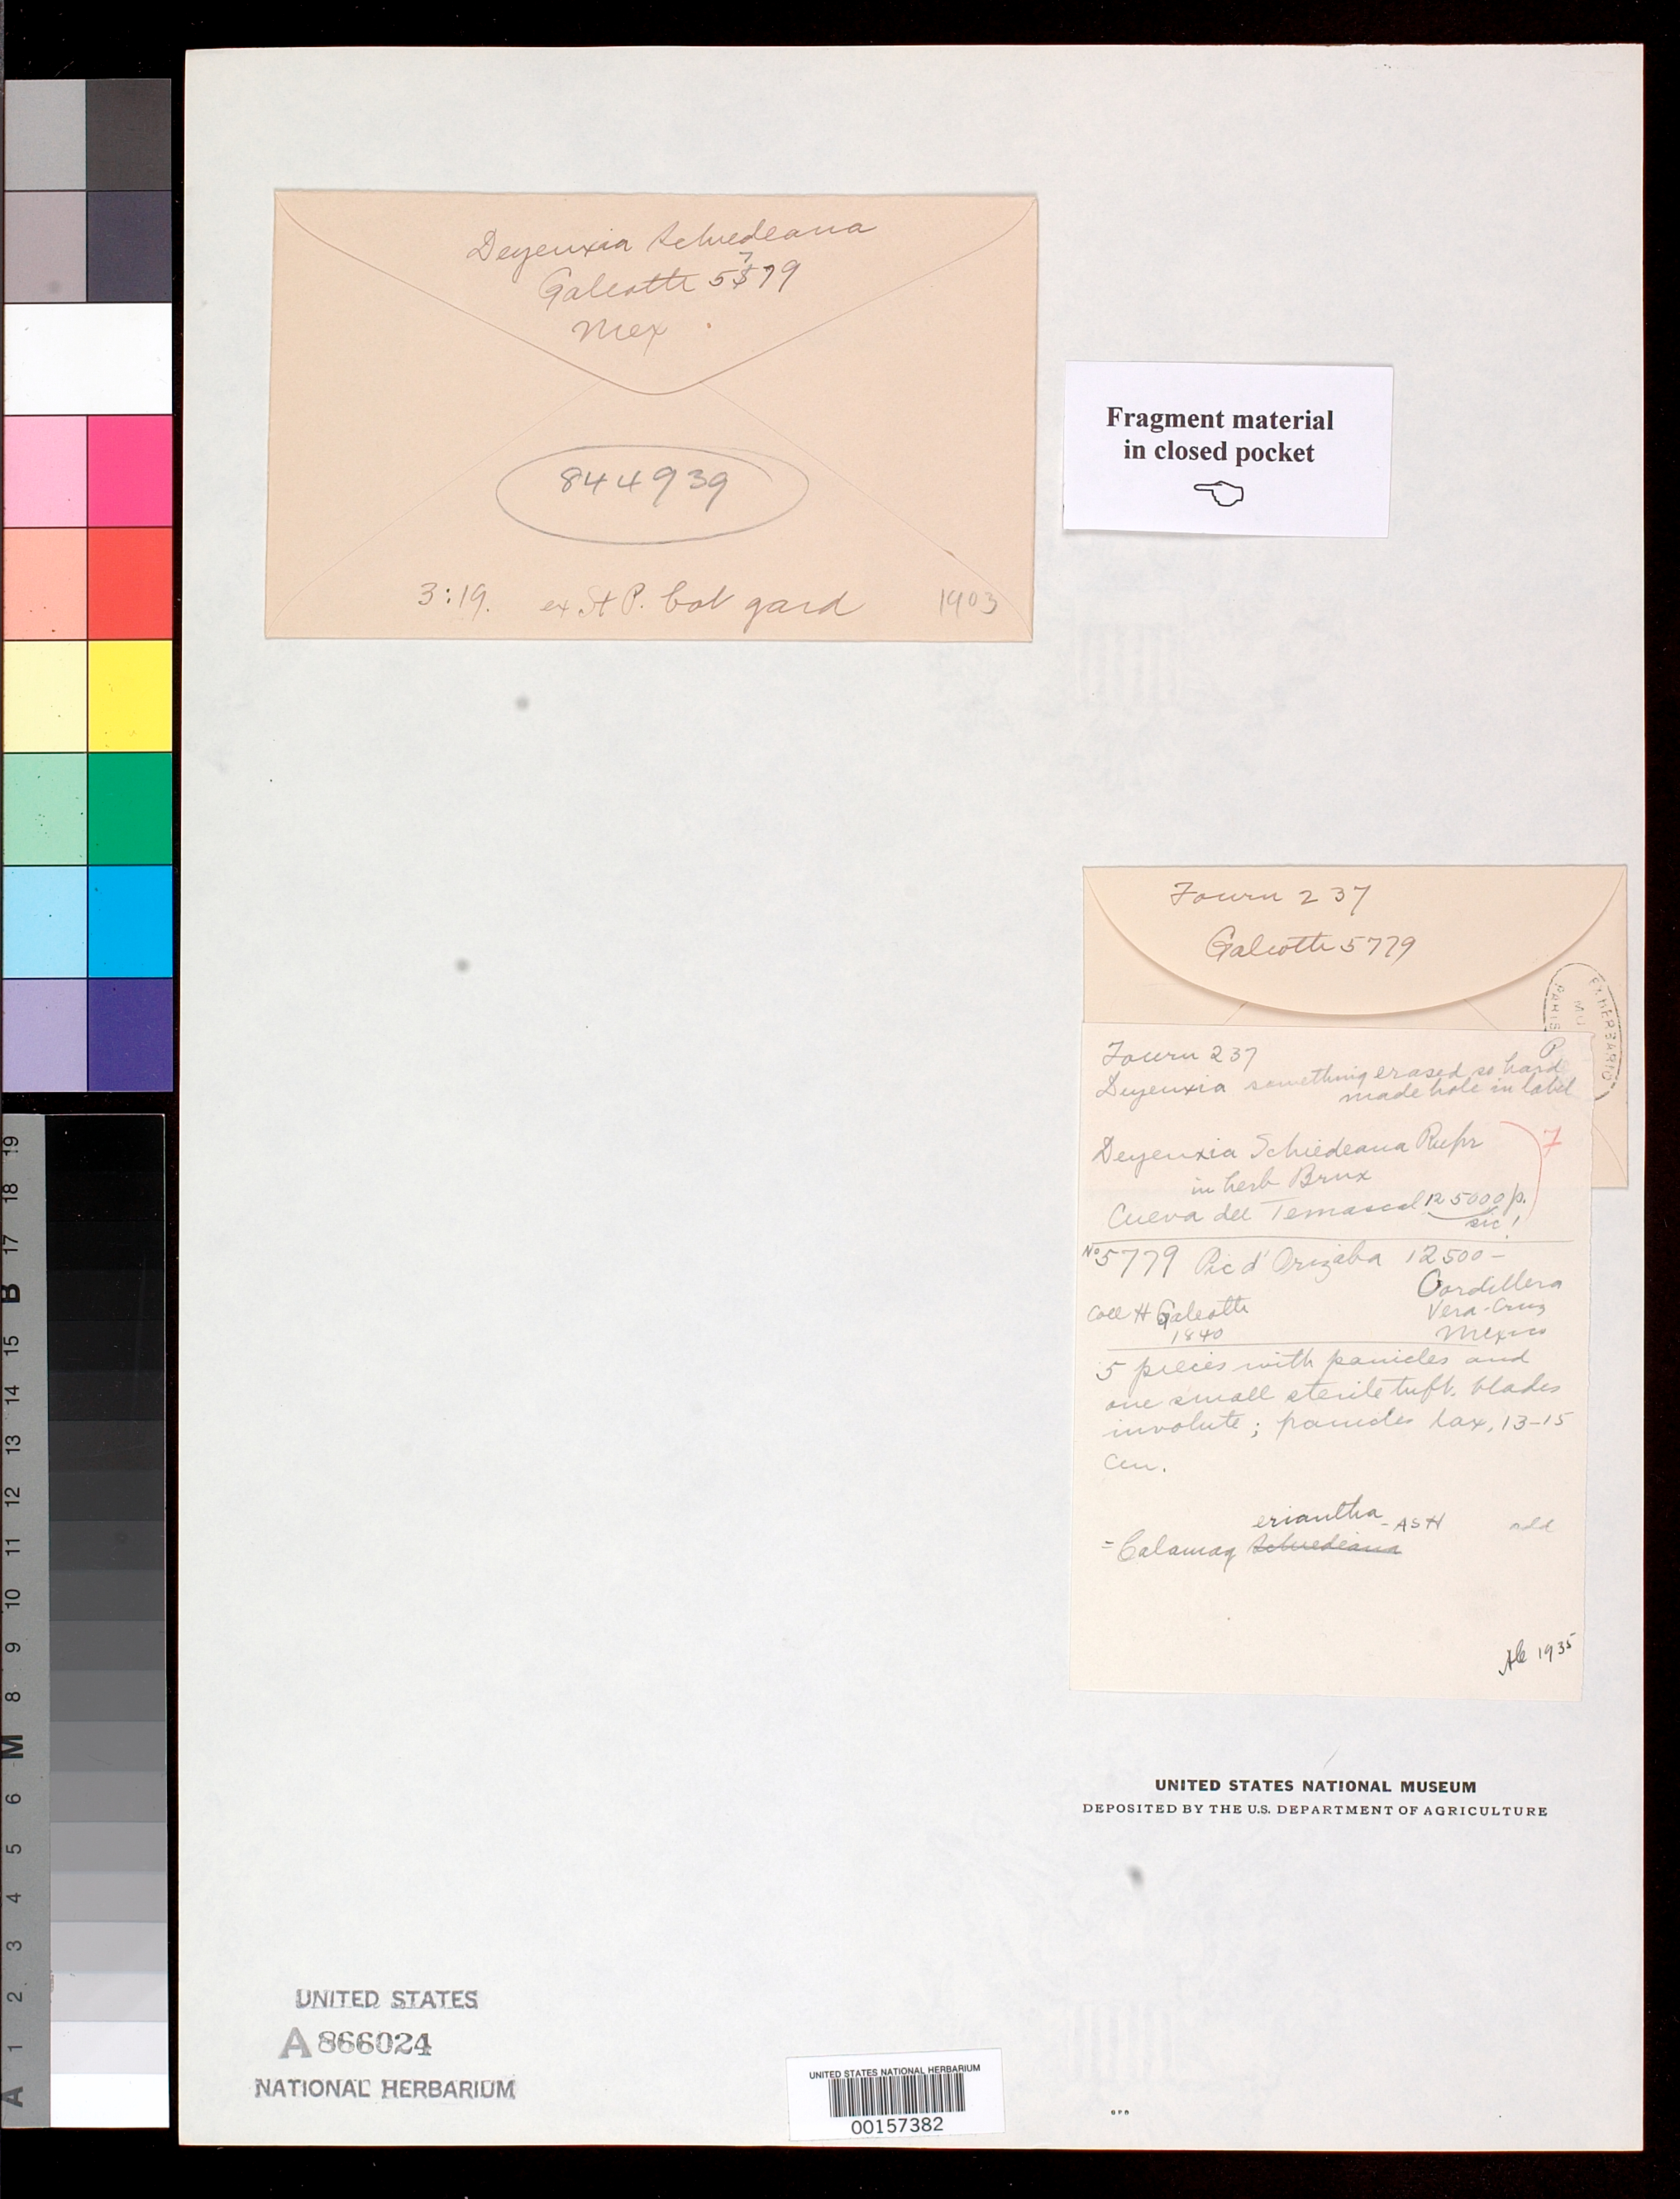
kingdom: Plantae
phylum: Tracheophyta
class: Liliopsida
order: Poales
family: Poaceae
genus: Deyeuxia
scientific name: Deyeuxia schiedeana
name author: Rupr. ex E. Fourn.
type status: Syntype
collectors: H. G. Galeotti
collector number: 5779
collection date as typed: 1840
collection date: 1840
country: Mexico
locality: Cueva del Temascal.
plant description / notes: Fragmentary material of type specimen ex herb. St. P. Bot. Gard. [Contains infl. fragments.]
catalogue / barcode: US 866024A